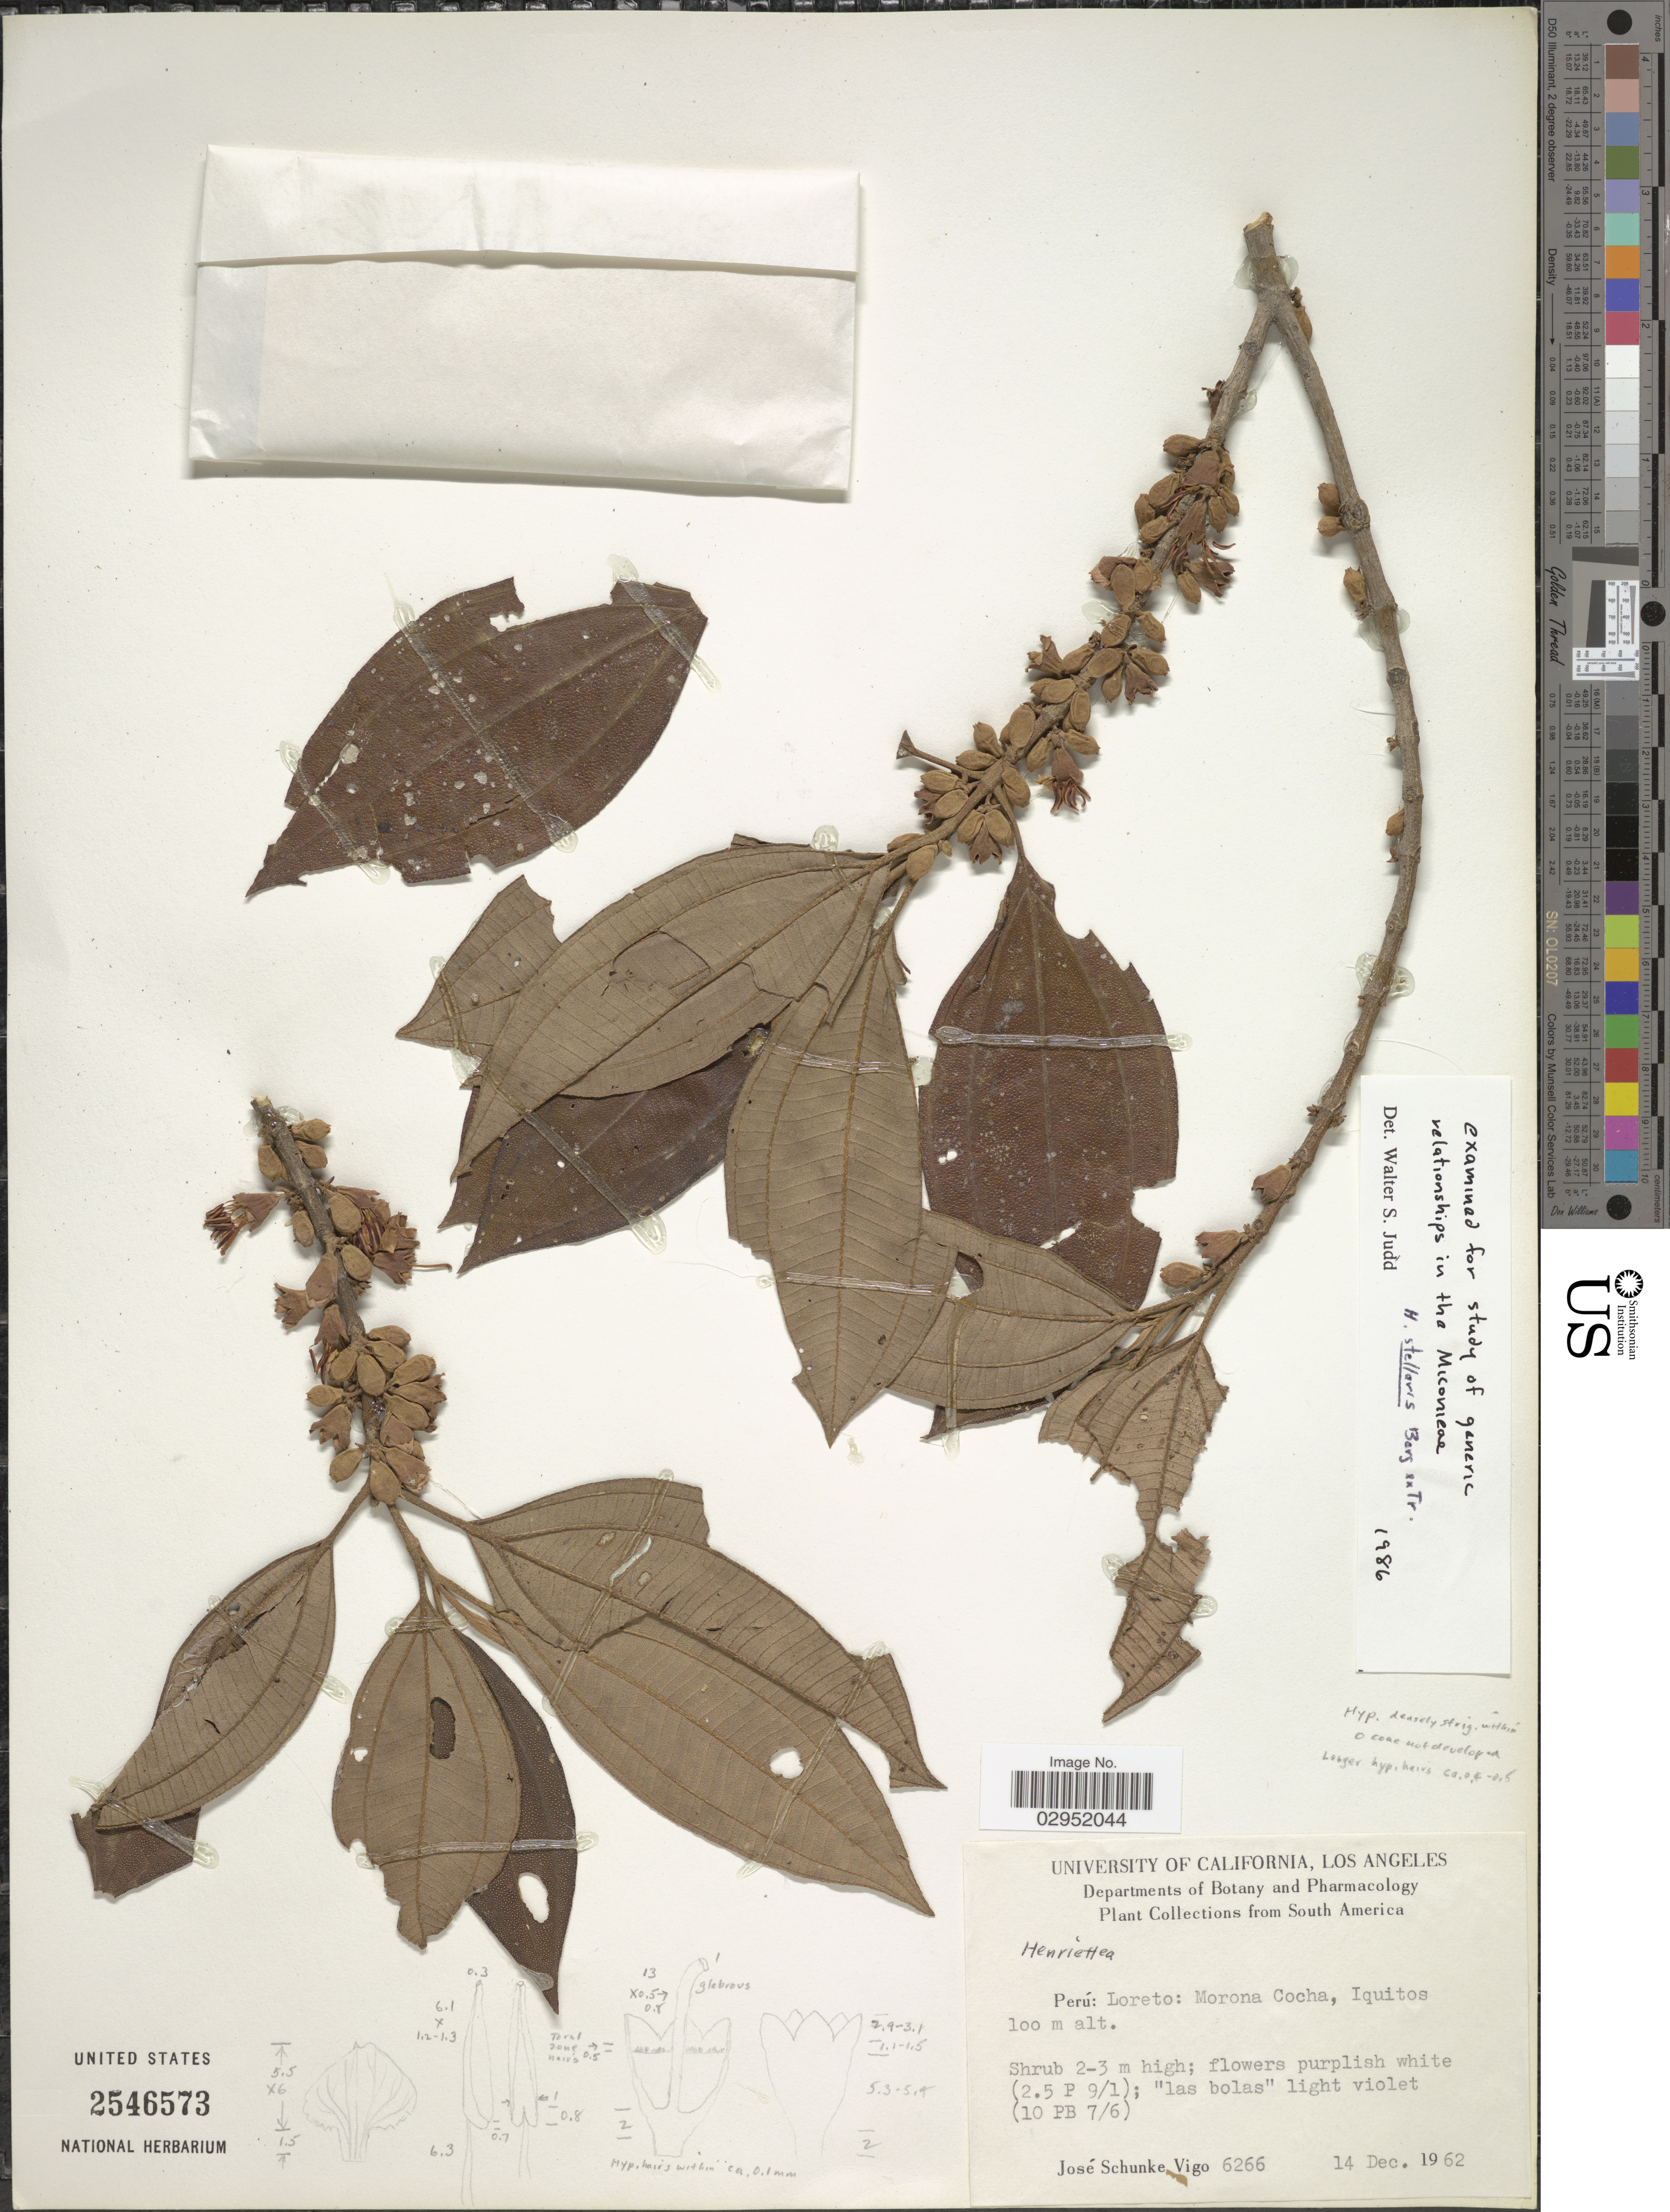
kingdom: Plantae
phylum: Tracheophyta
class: Magnoliopsida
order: Myrtales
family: Melastomataceae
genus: Henriettea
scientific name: Henriettea stellaris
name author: O. Berg ex Triana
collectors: J. Schunke Vigo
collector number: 6266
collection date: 1962-12-14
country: Peru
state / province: Loreto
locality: Morona Cocha, Iquitos.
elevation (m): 100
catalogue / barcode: US 2546573